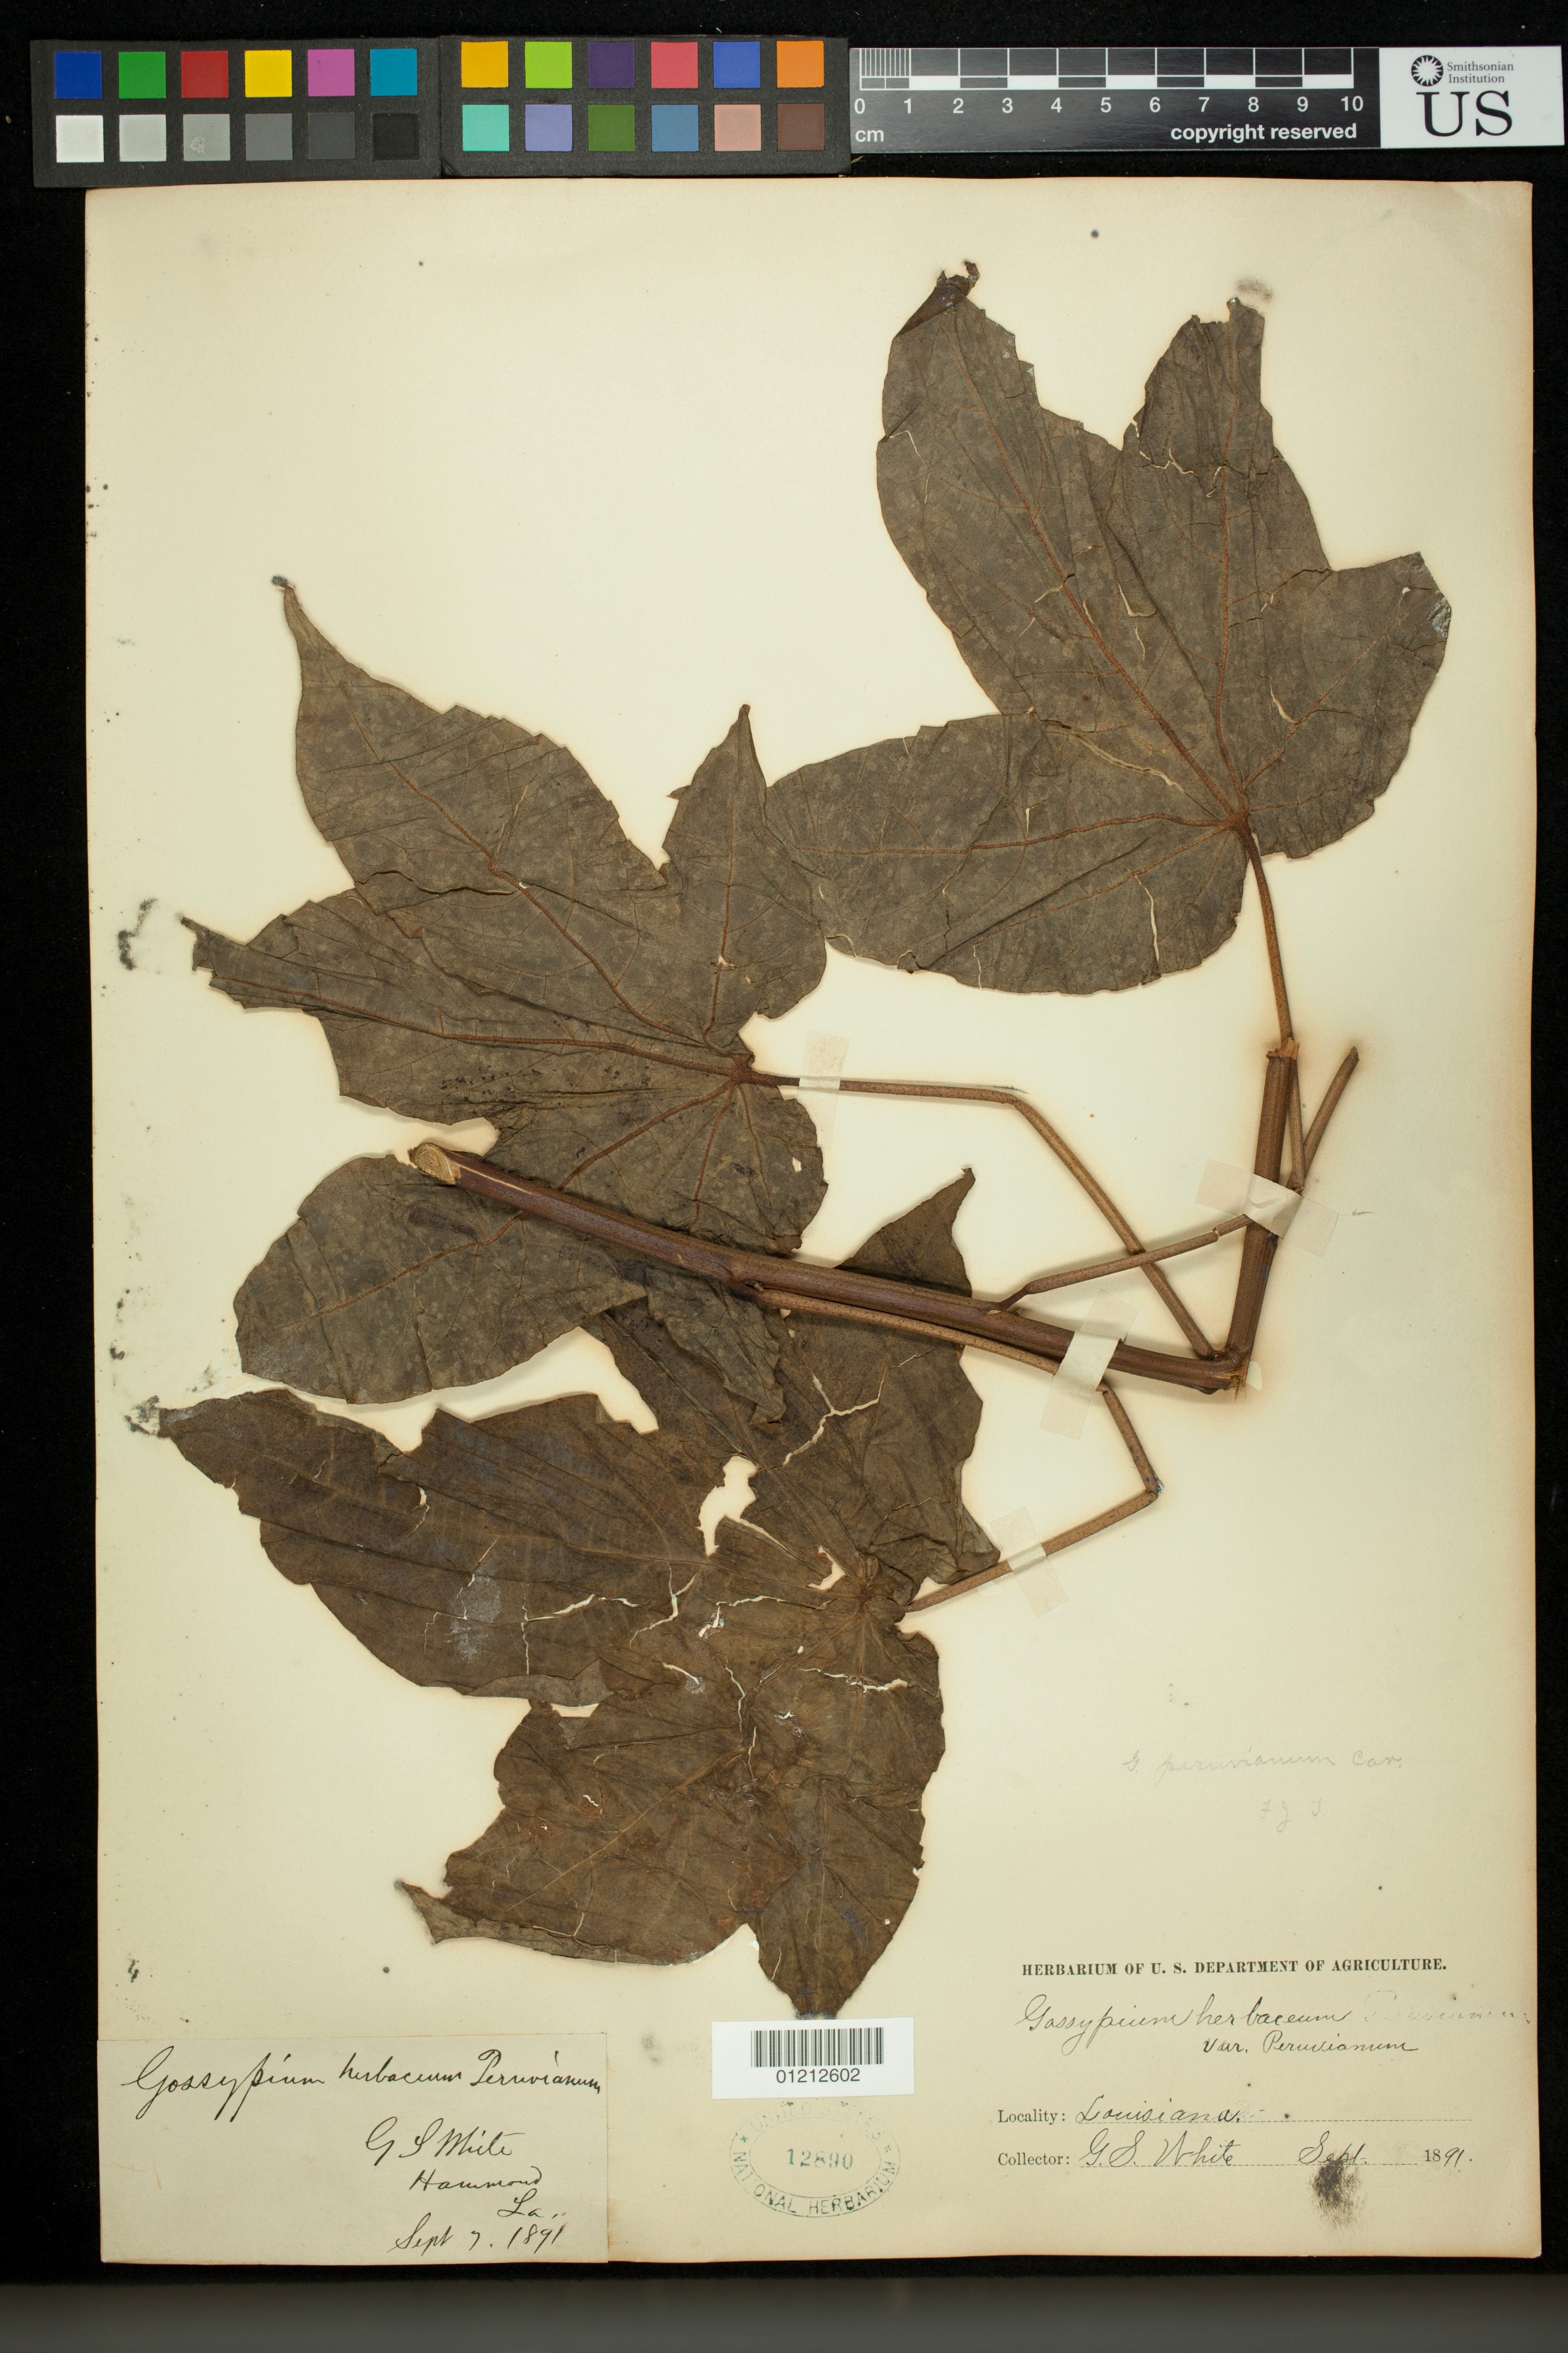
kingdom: Plantae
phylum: Tracheophyta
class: Magnoliopsida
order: Malvales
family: Malvaceae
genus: Gossypium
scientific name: Gossypium peruvianum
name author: Cav.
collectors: G. S. White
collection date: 1891-09-07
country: United States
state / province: Louisiana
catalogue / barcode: US 12890